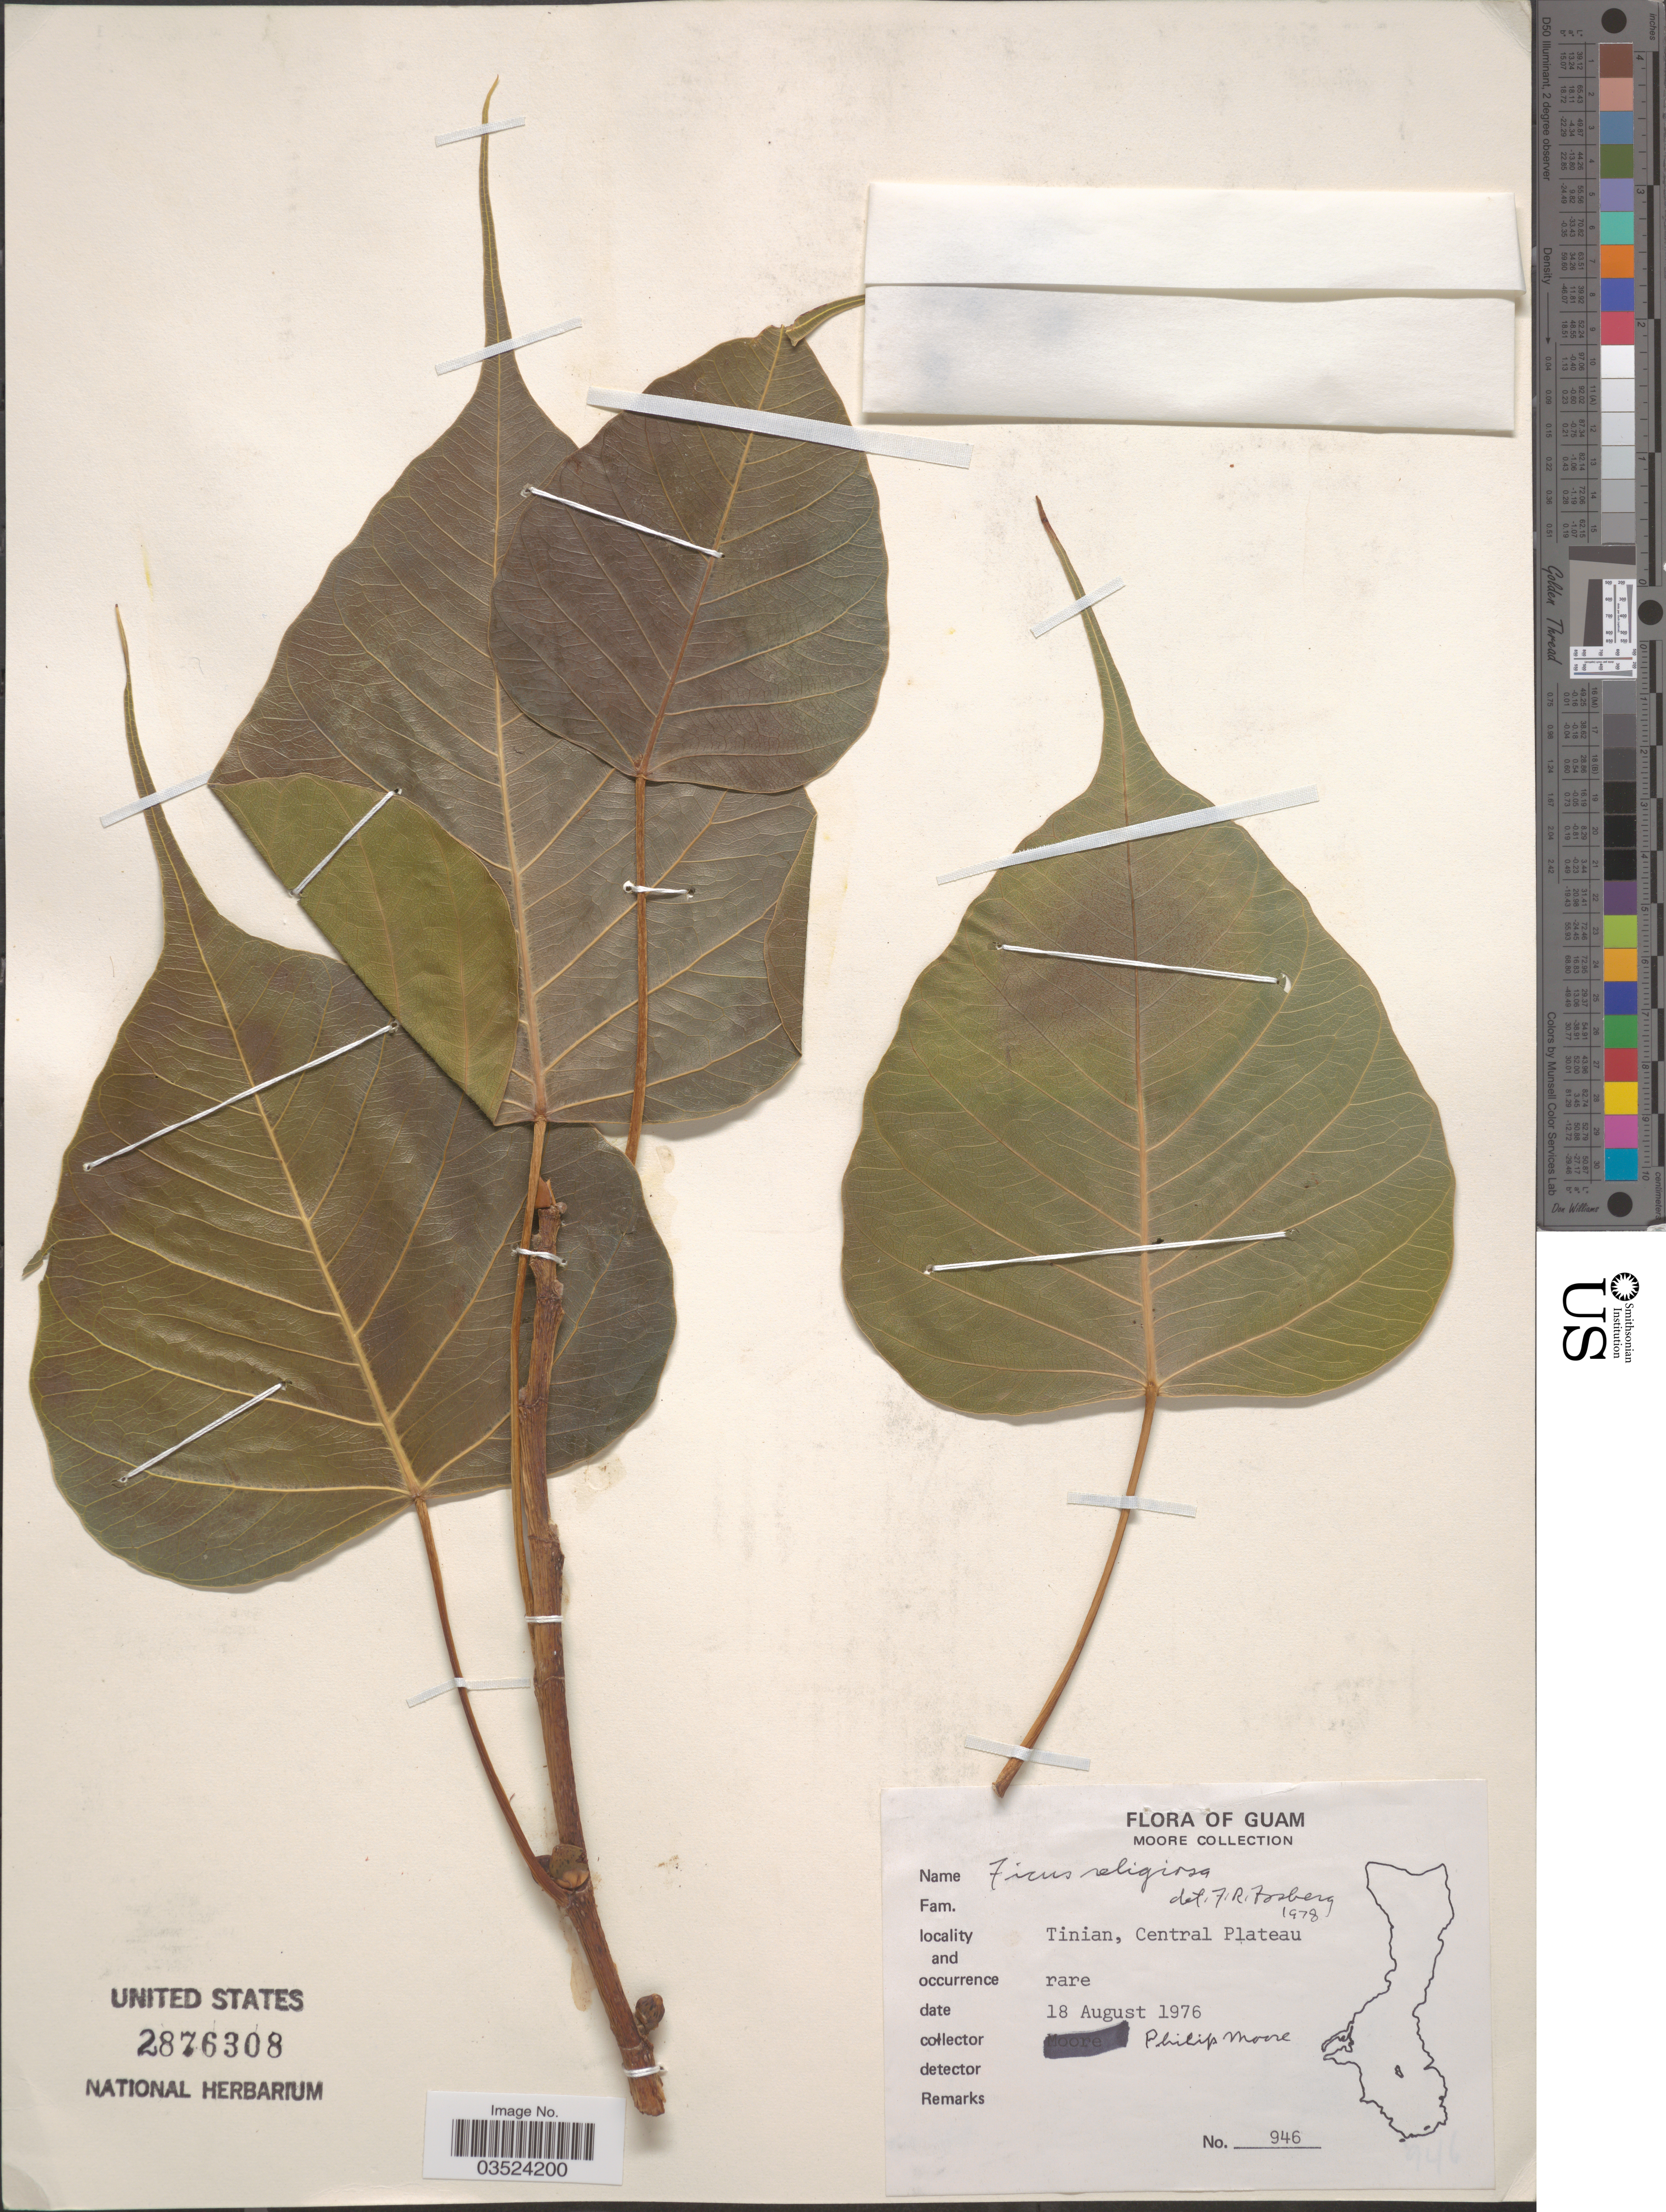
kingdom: Plantae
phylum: Tracheophyta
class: Magnoliopsida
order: Rosales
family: Moraceae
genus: Ficus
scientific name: Ficus religiosa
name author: L.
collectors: P. Moore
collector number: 946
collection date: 1976-08-18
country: Northern Mariana Islands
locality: Guam?. Tinian, Central Plateau.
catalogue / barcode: US 2876308